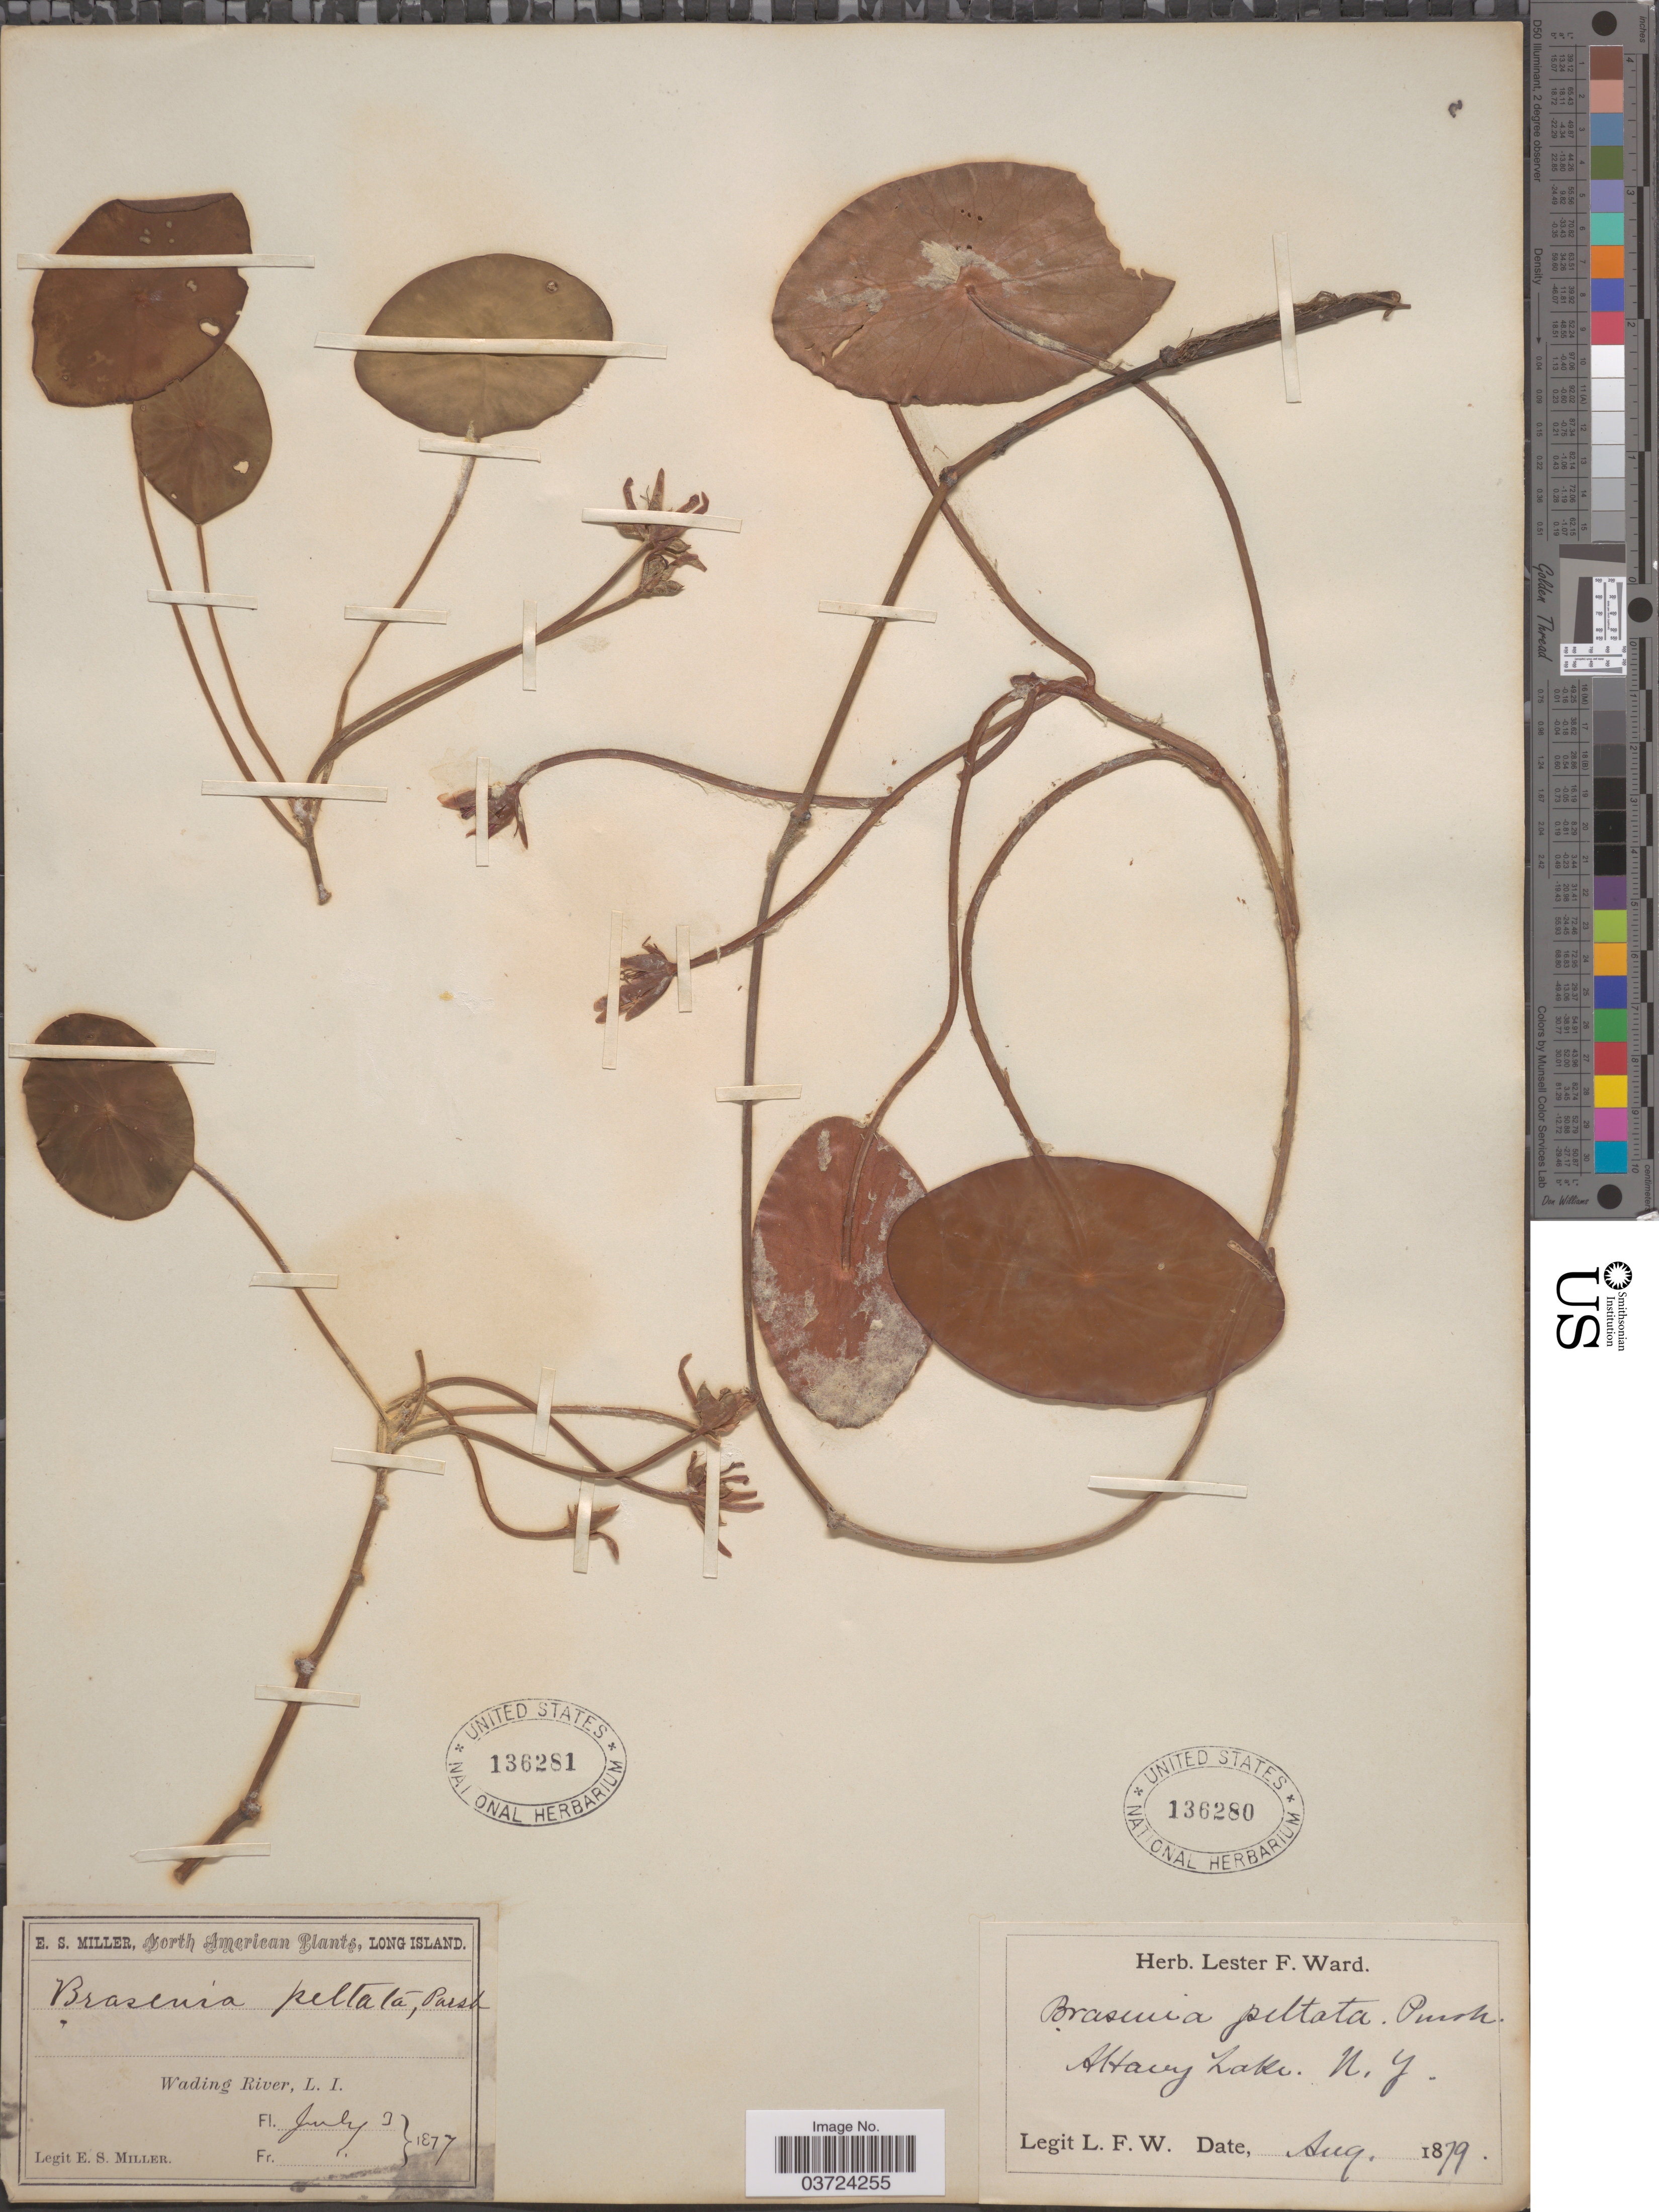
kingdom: Plantae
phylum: Tracheophyta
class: Magnoliopsida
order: Nymphaeales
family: Cabombaceae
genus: Brasenia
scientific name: Brasenia schreberi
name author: J.F. Gmel.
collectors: E. S. Miller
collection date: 1877-07-03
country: United States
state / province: New York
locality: Long Island, Wading River, L. I.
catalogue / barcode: US 136281